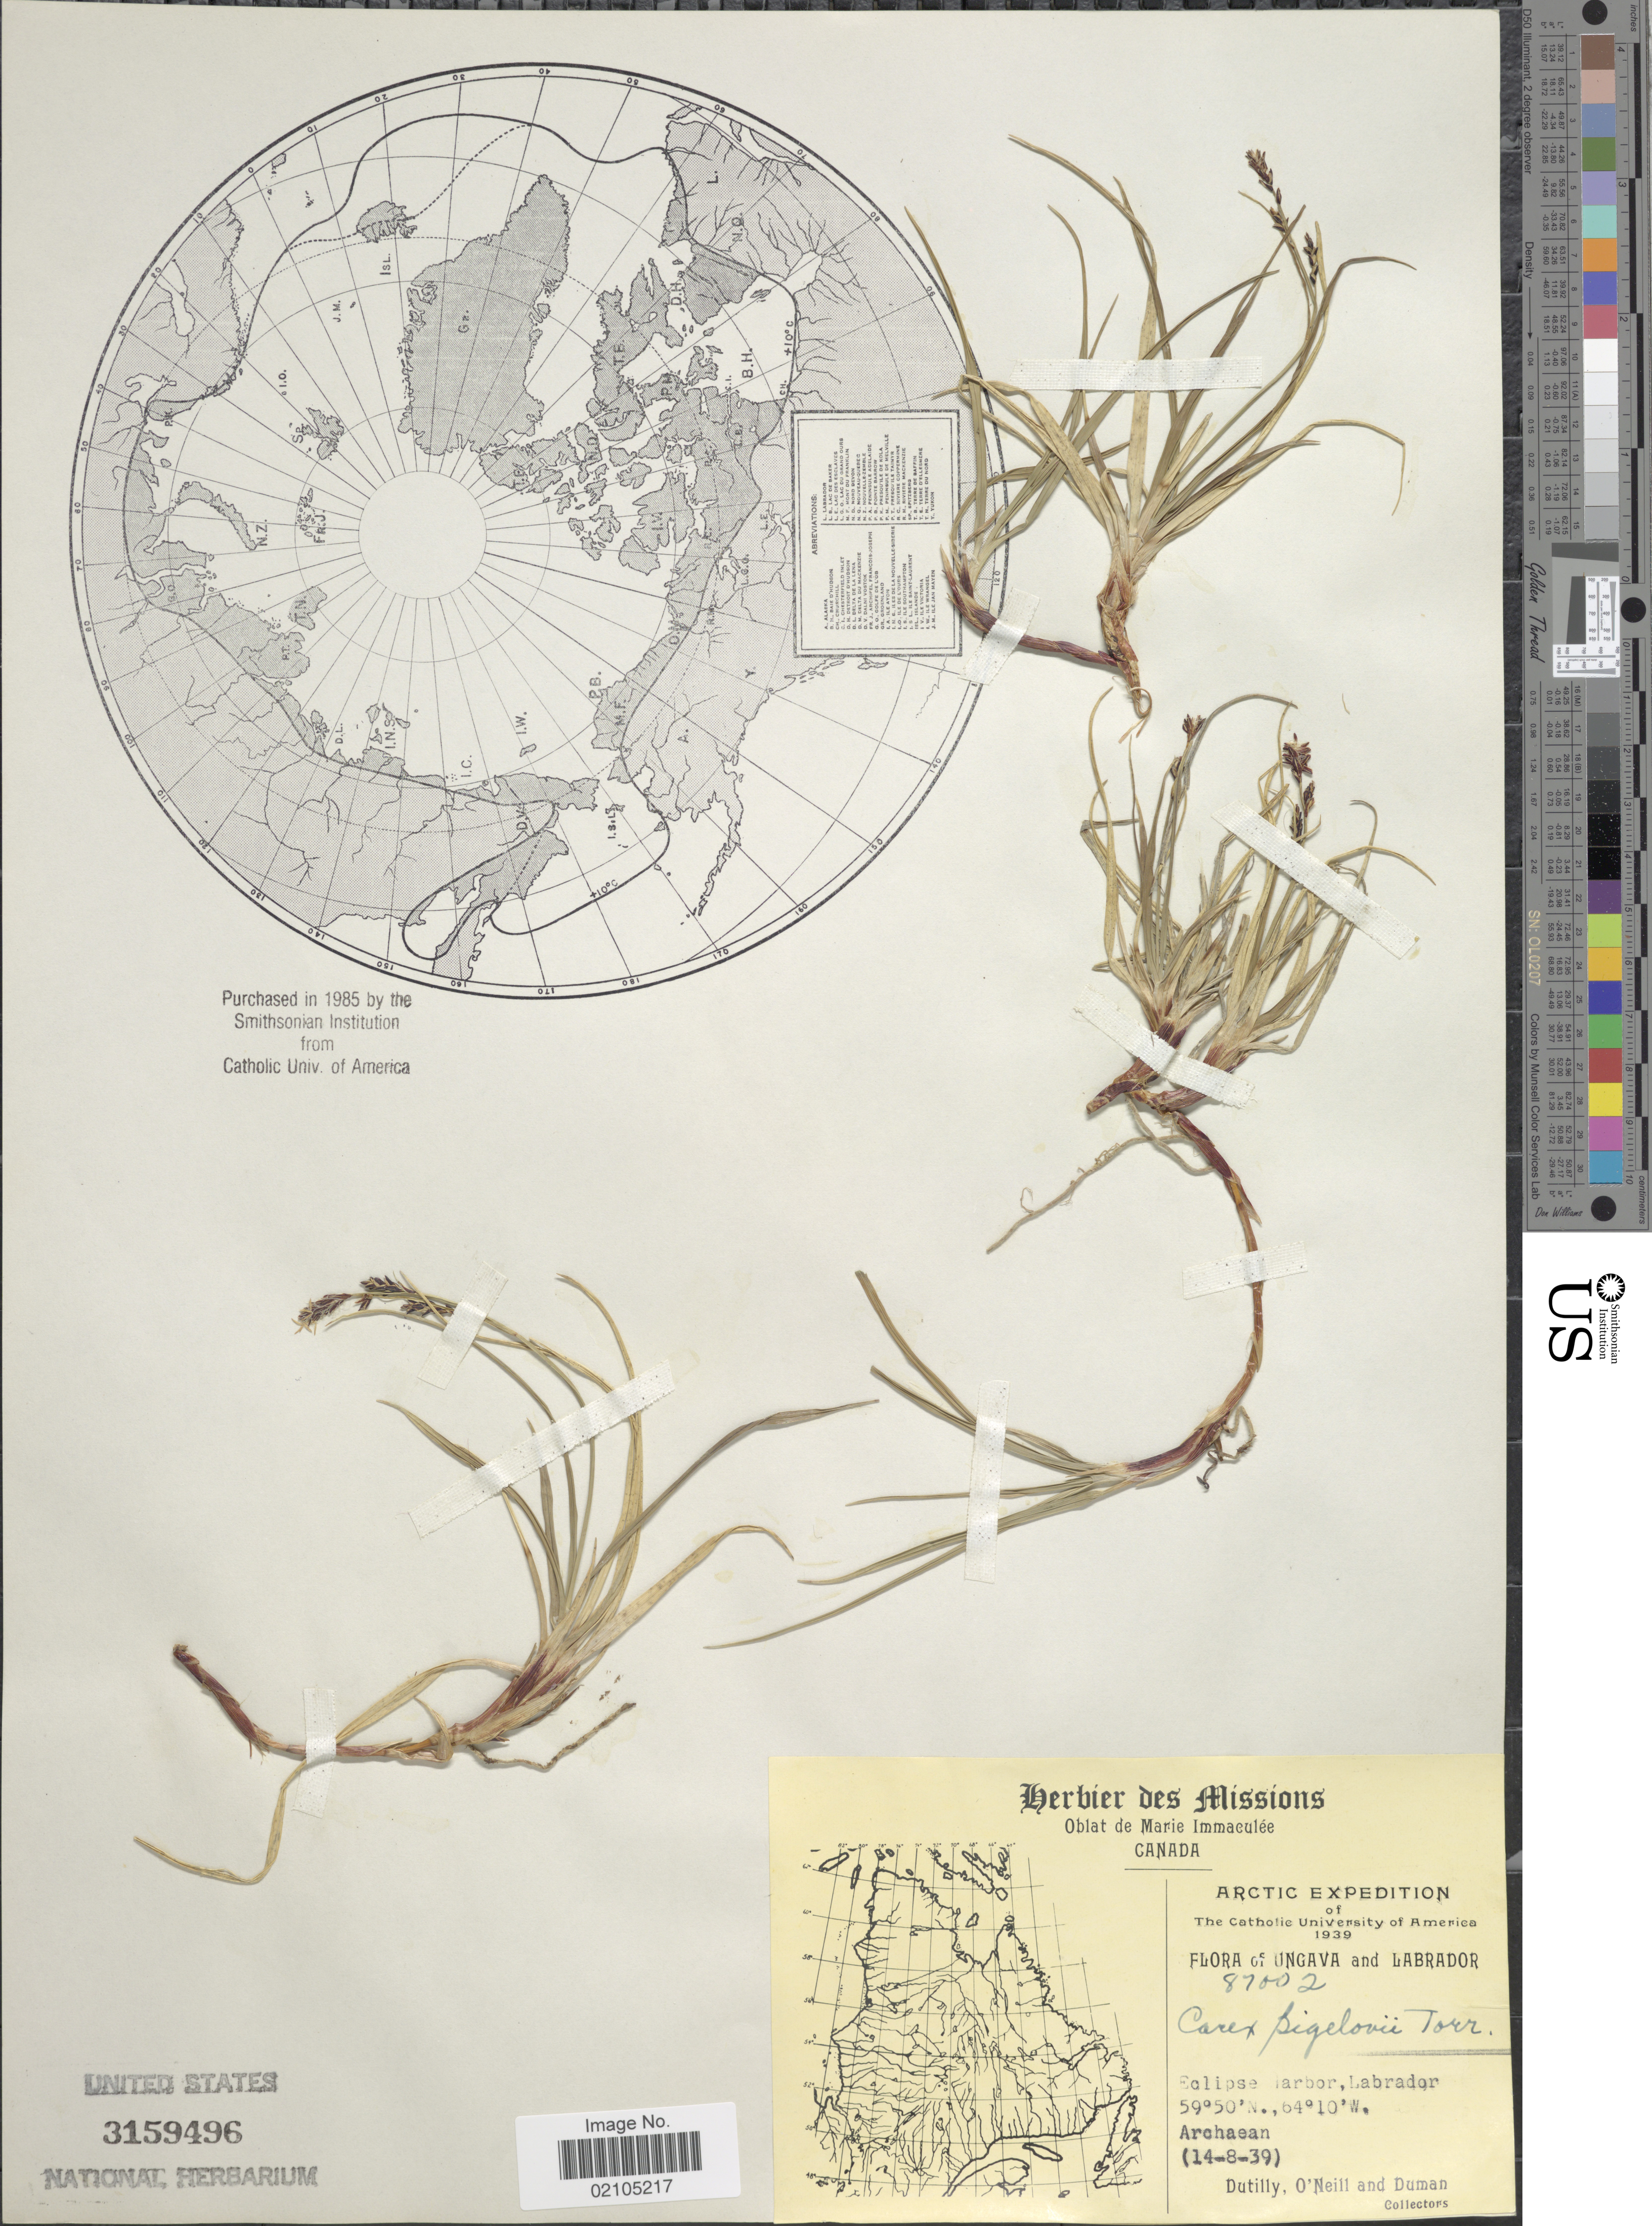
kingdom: Plantae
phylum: Tracheophyta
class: Liliopsida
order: Poales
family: Cyperaceae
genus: Carex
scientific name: Carex bigelowii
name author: Torr. ex Schwein.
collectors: -. Dutilly, -. O'Neill & -. Duman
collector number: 87002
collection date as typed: Transcribed d/m/y: 14/8/39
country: Canada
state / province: Newfoundland and Labrador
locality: Arctic, Eclipse Harbor, Labrador, Archaean.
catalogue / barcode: US 3159496